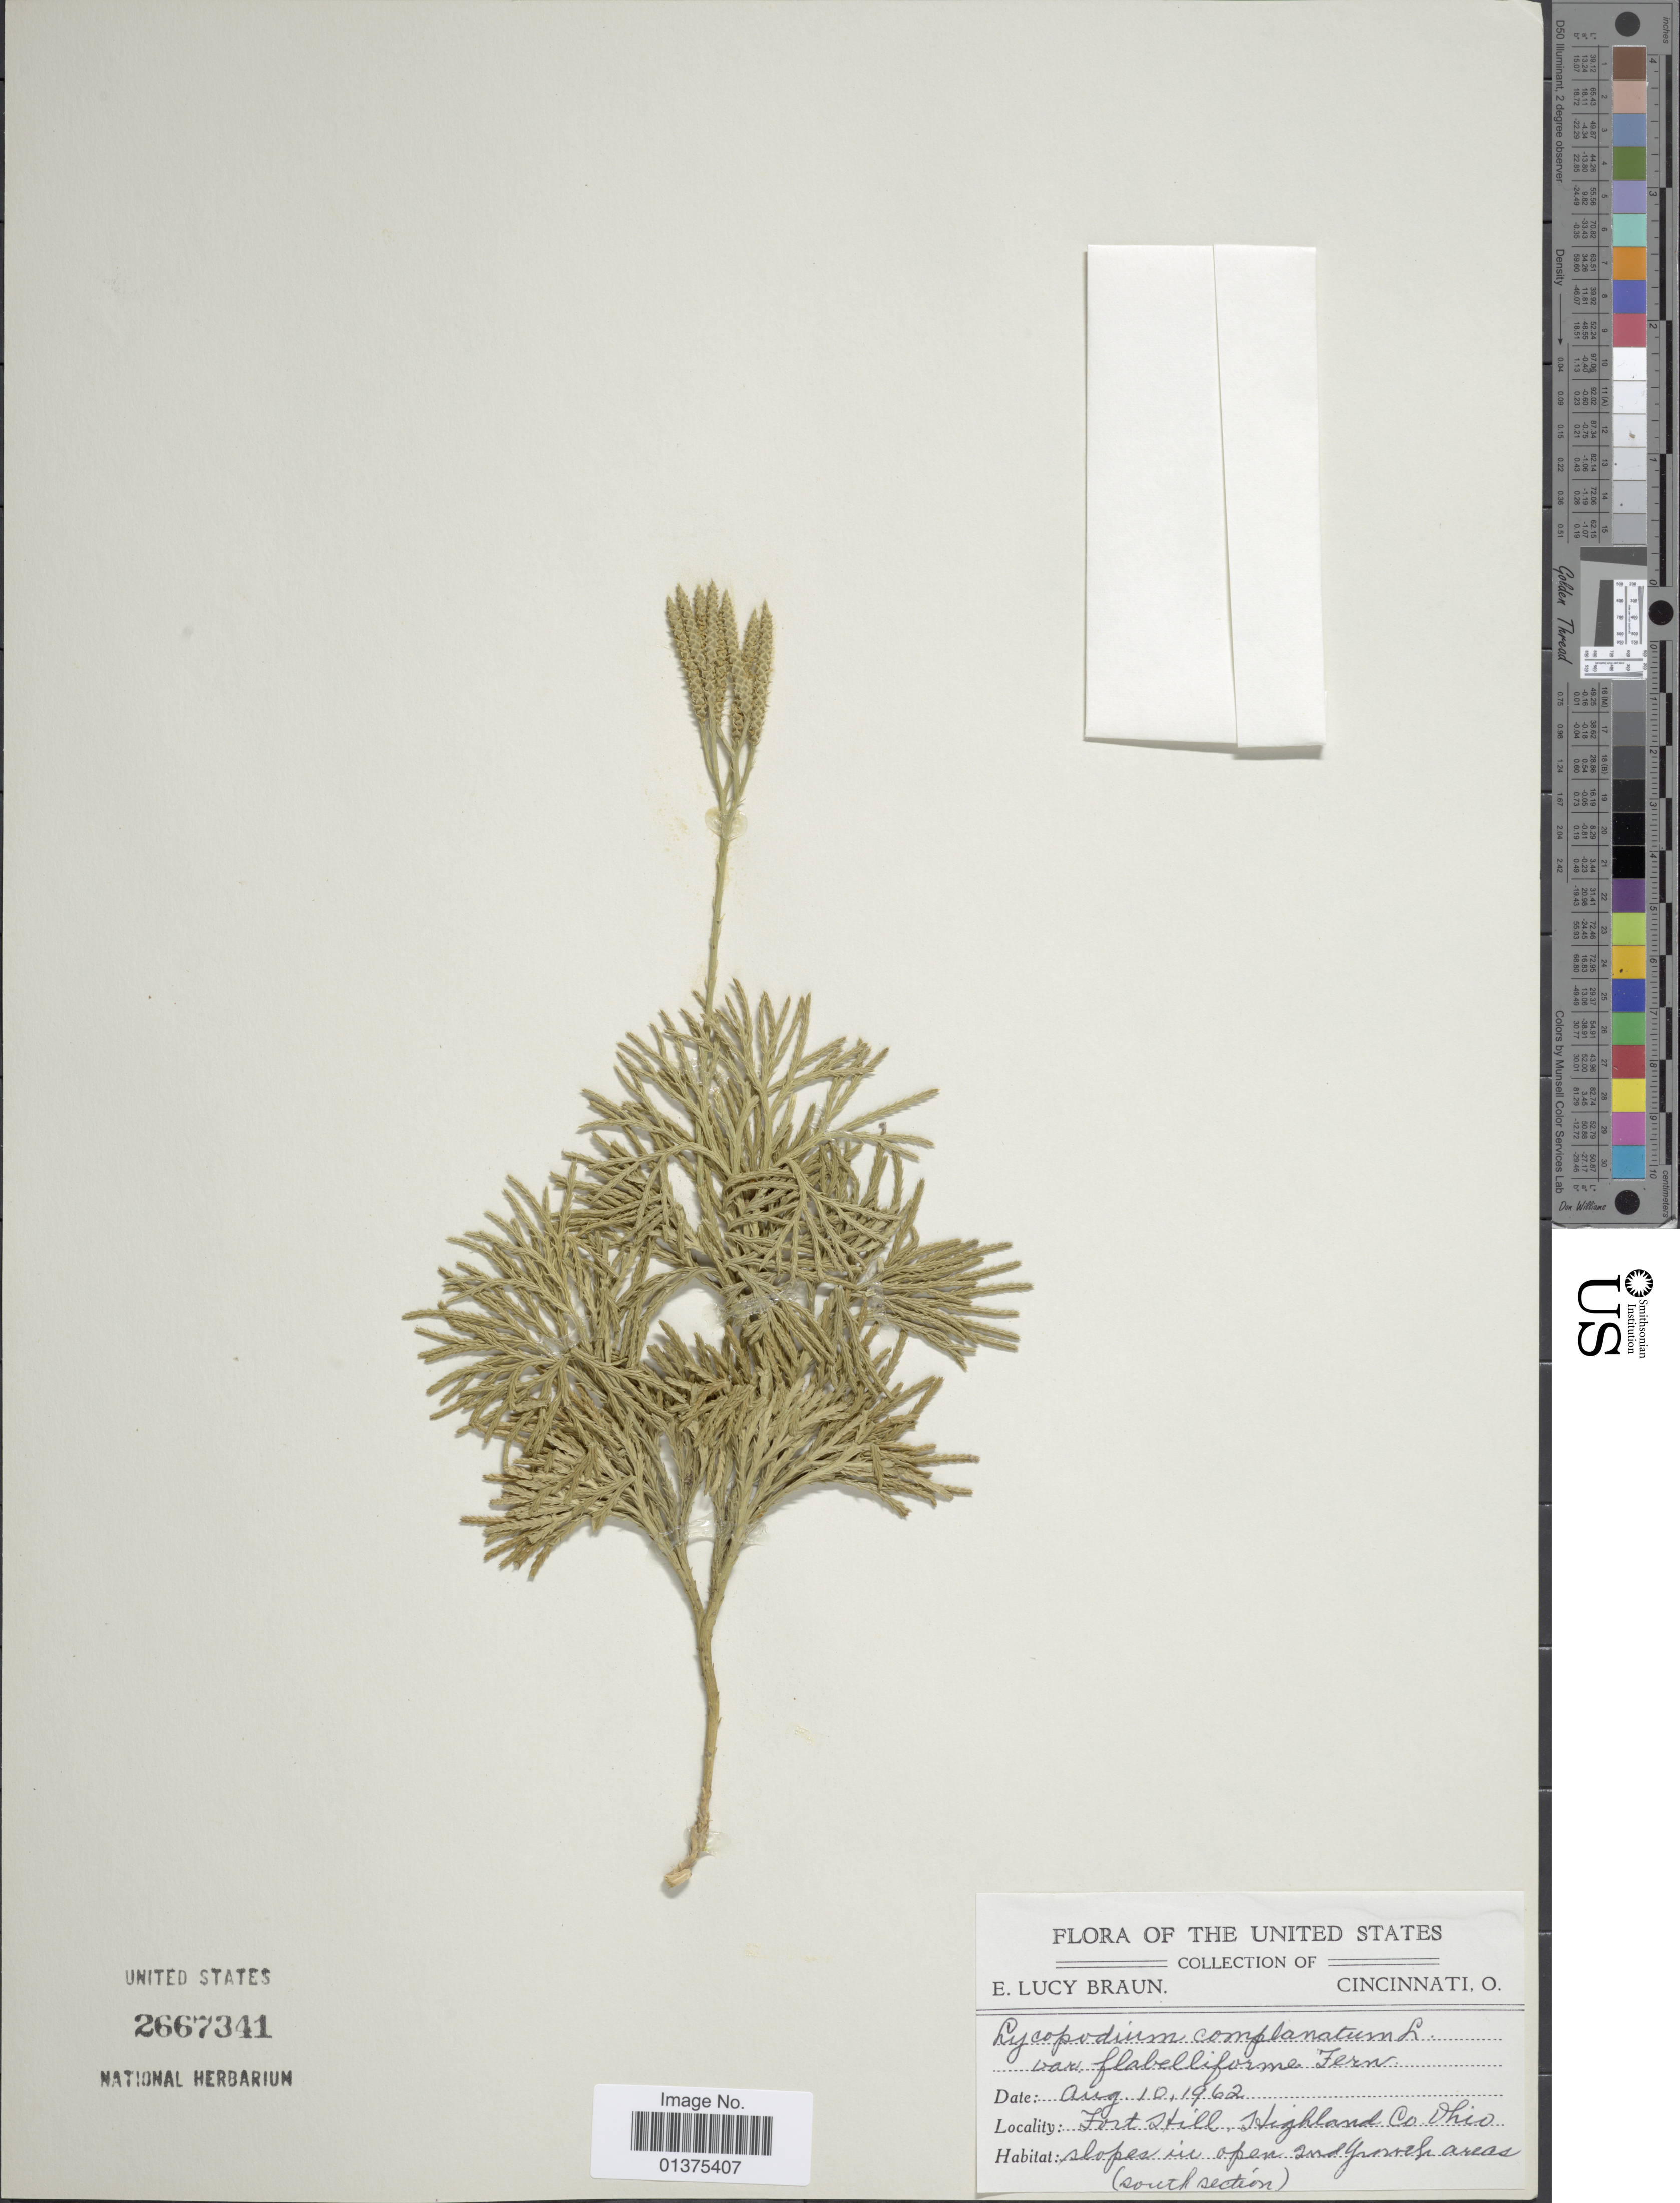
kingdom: Plantae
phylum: Tracheophyta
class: Lycopodiopsida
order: Lycopodiales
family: Lycopodiaceae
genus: Diphasiastrum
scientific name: Diphasiastrum digitatum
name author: (Dill. ex A. Braun) Holub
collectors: E. L. Braun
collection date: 1962-08-10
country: United States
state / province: Ohio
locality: Fort Still, Highland Co, slopes in open 2nd growth areas (south section)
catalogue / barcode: US 2667341